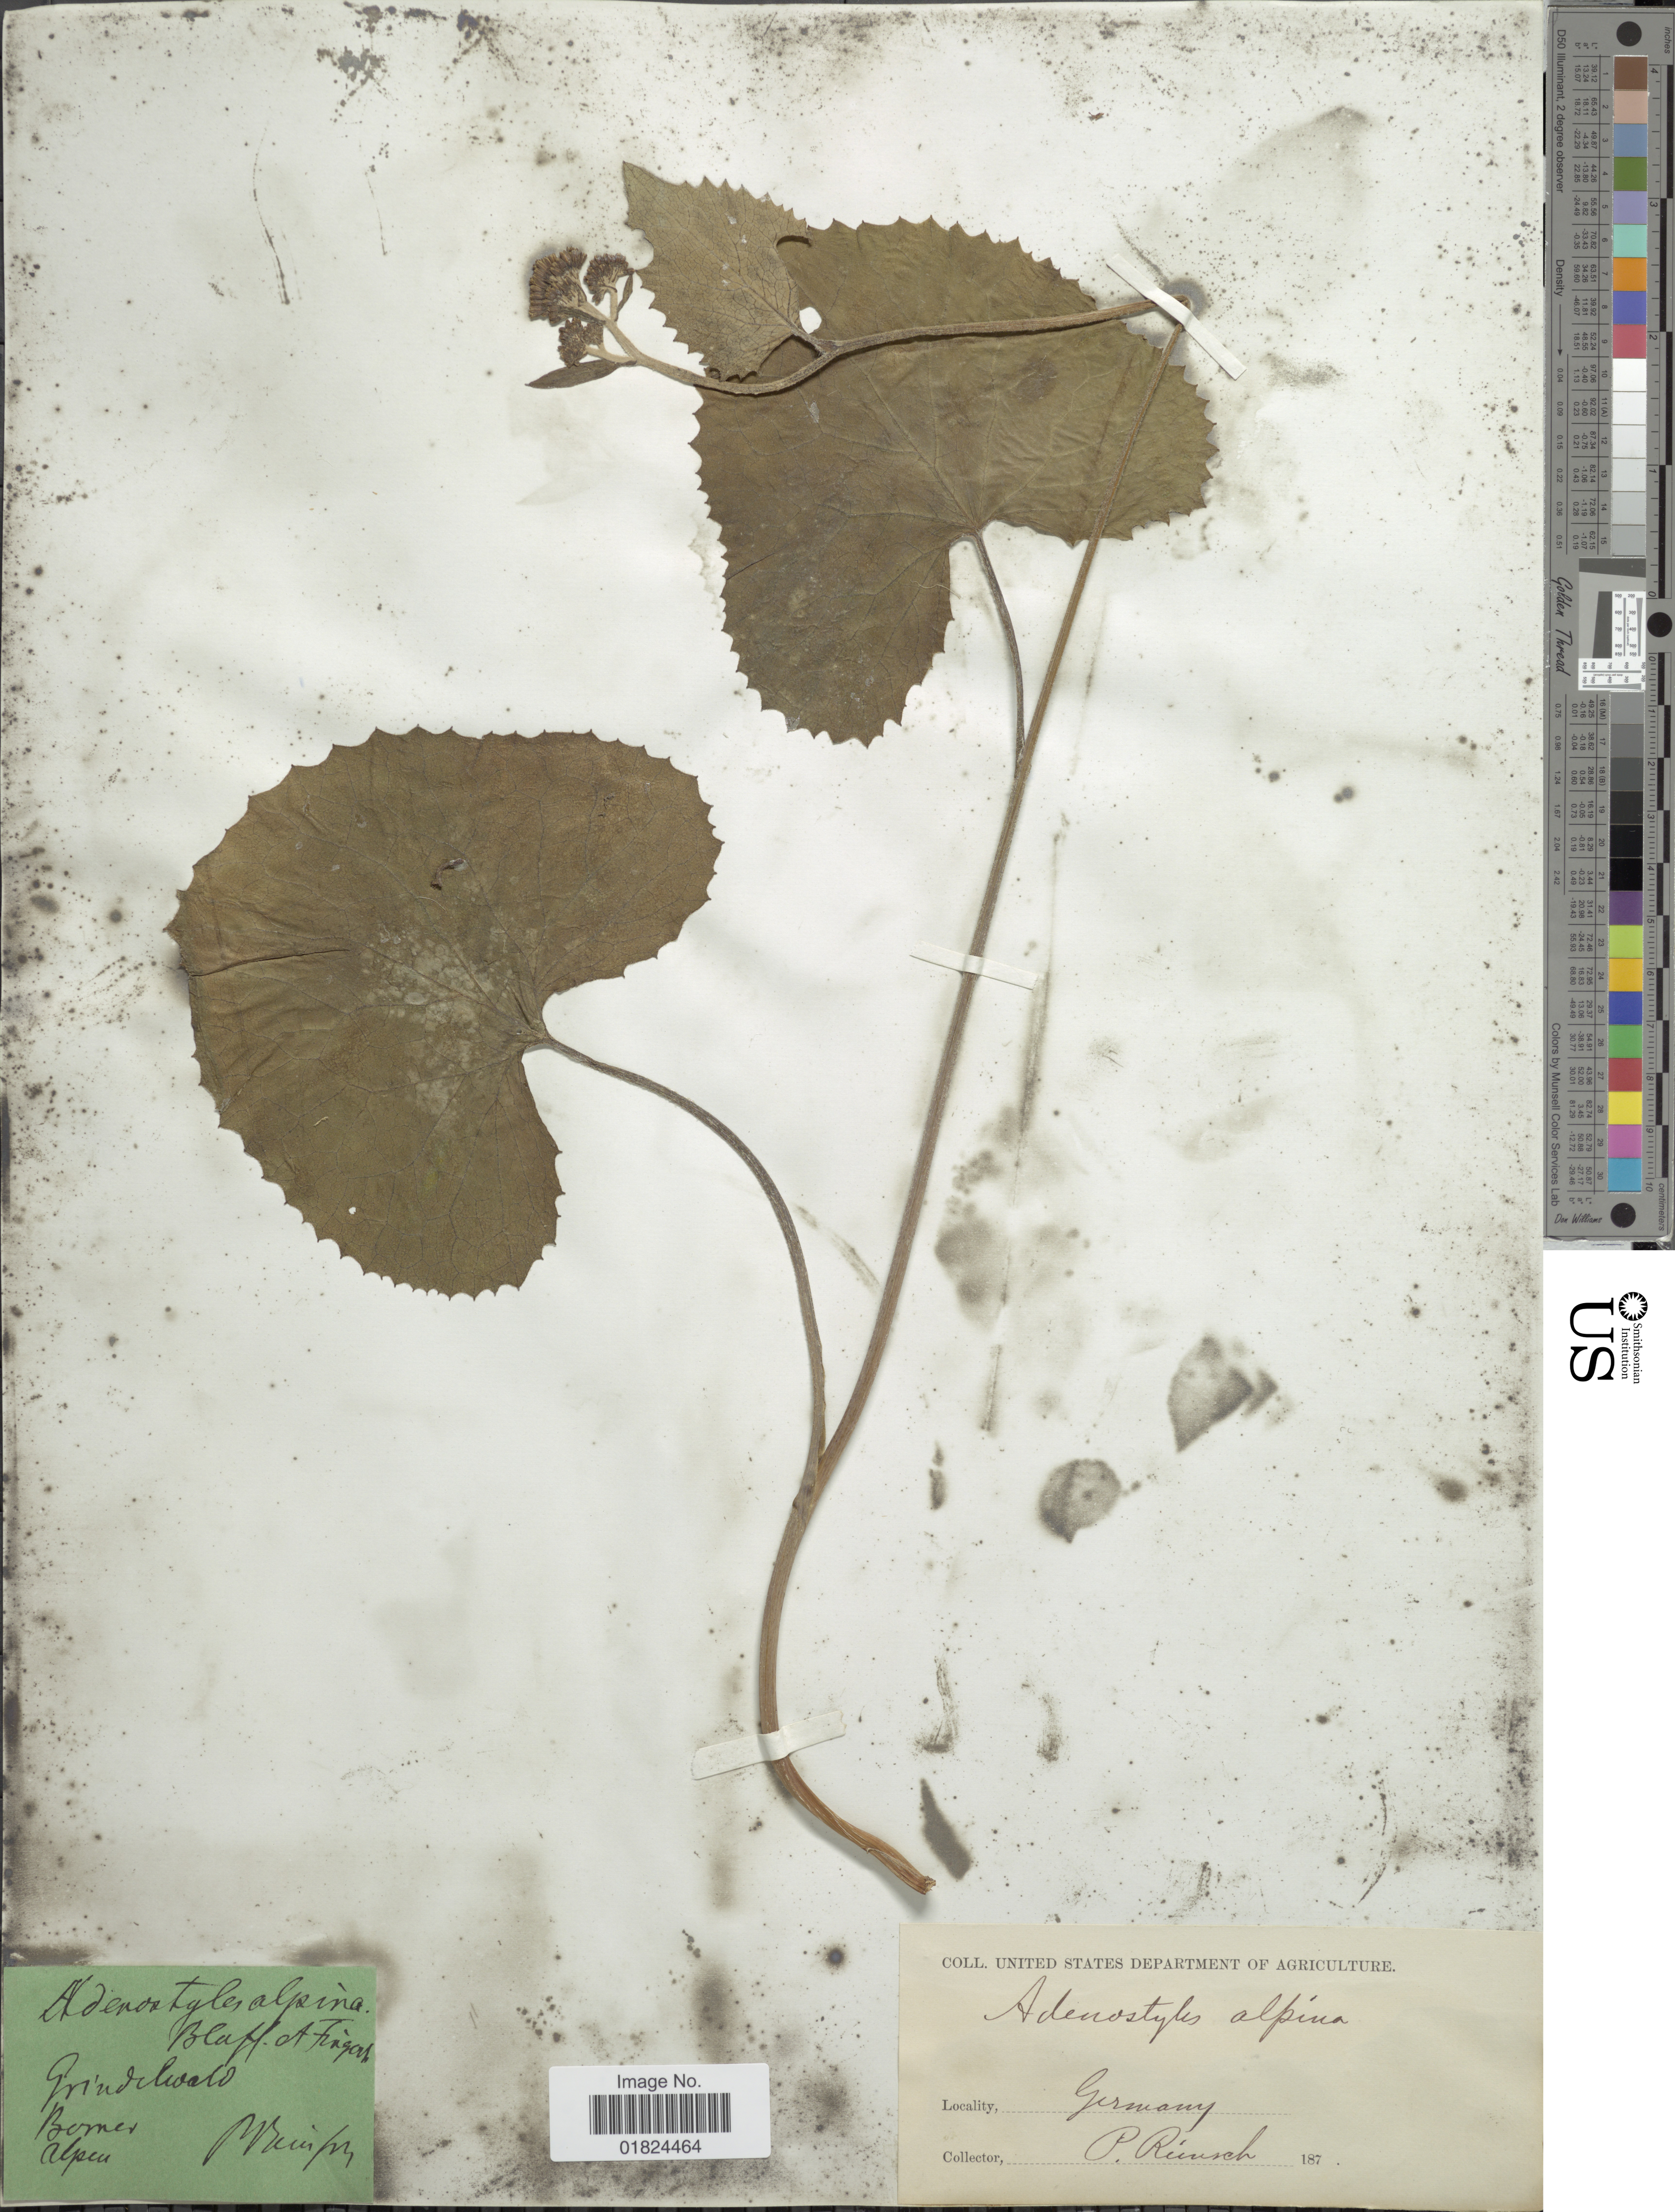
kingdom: Plantae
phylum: Tracheophyta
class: Magnoliopsida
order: Asterales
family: Asteraceae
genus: Adenostyles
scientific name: Adenostyles alpina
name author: (L.) Williams & Fingerh.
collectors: P.F. Reinsch (herbarium)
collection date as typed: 187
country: Germany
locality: Grindekoald, Bornes, Alpen. [interpreted]